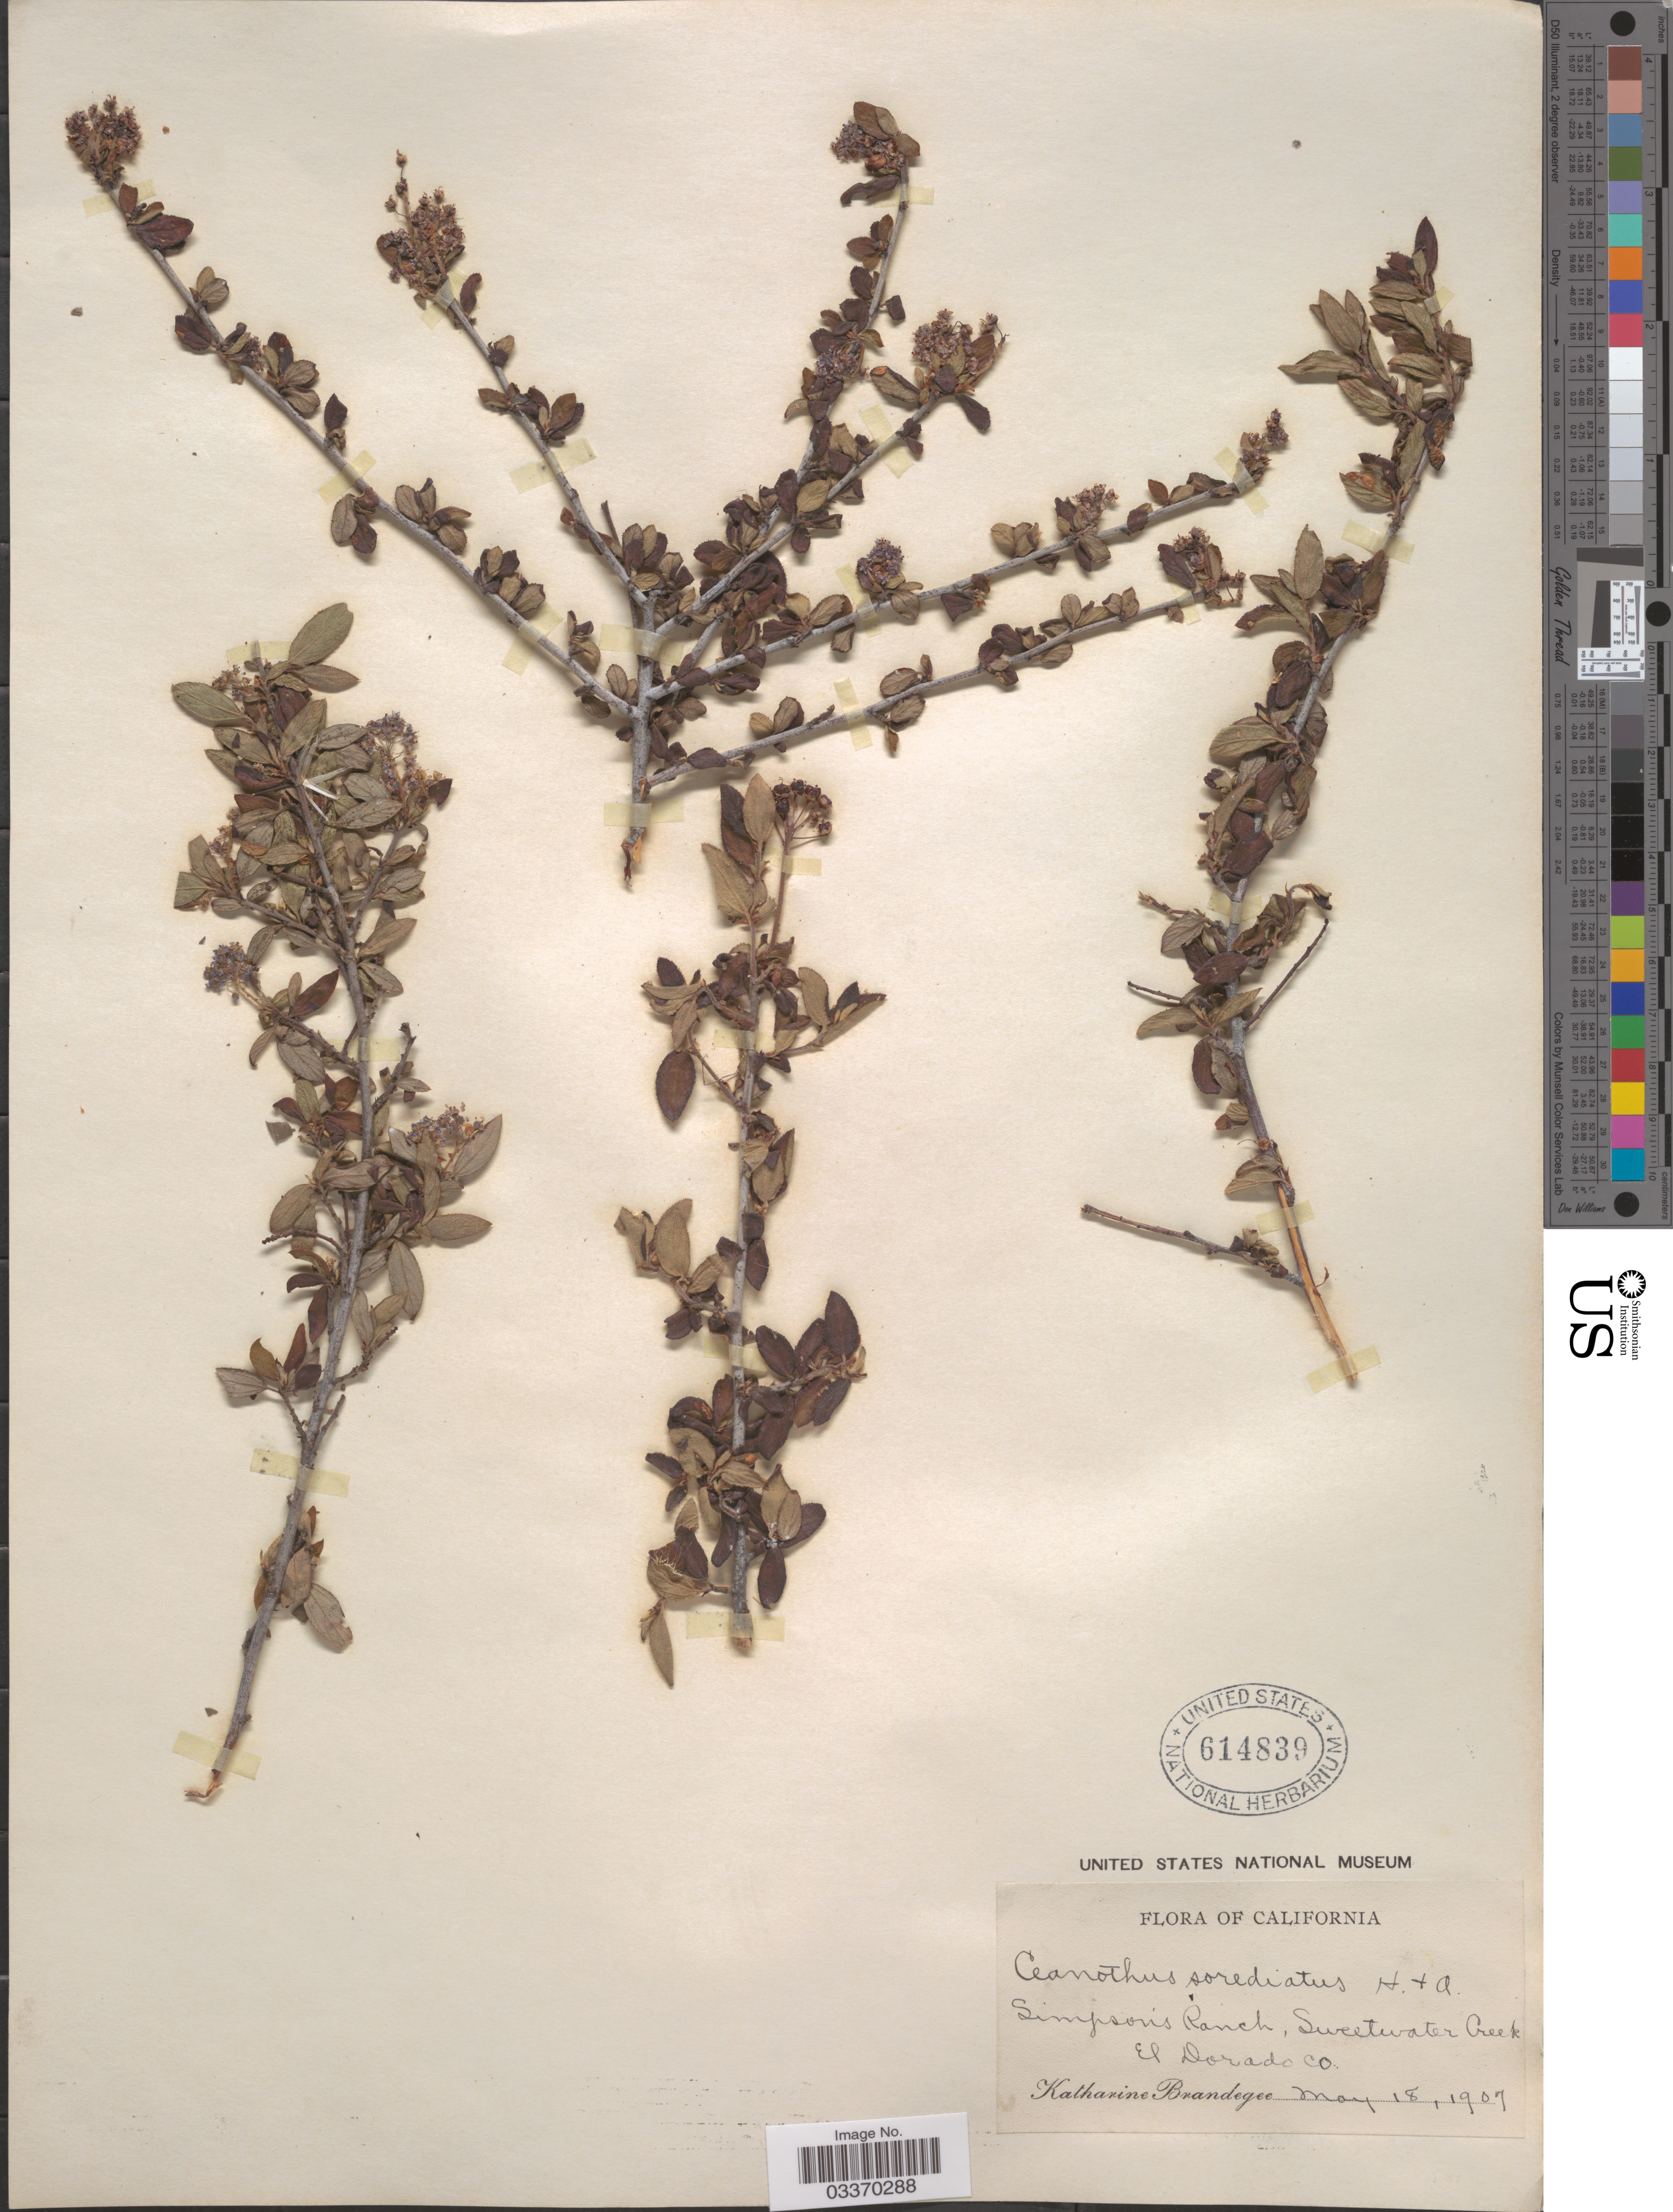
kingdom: Plantae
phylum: Tracheophyta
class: Magnoliopsida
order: Rosales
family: Rhamnaceae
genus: Ceanothus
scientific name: Ceanothus sorediatus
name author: Hook. & Arn.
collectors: M. K. Brandegee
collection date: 1907-05-18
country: United States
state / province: California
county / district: El Dorado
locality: Simpsons Ranch, Sweetwater Creek, El Dorado Co.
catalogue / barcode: US 614839